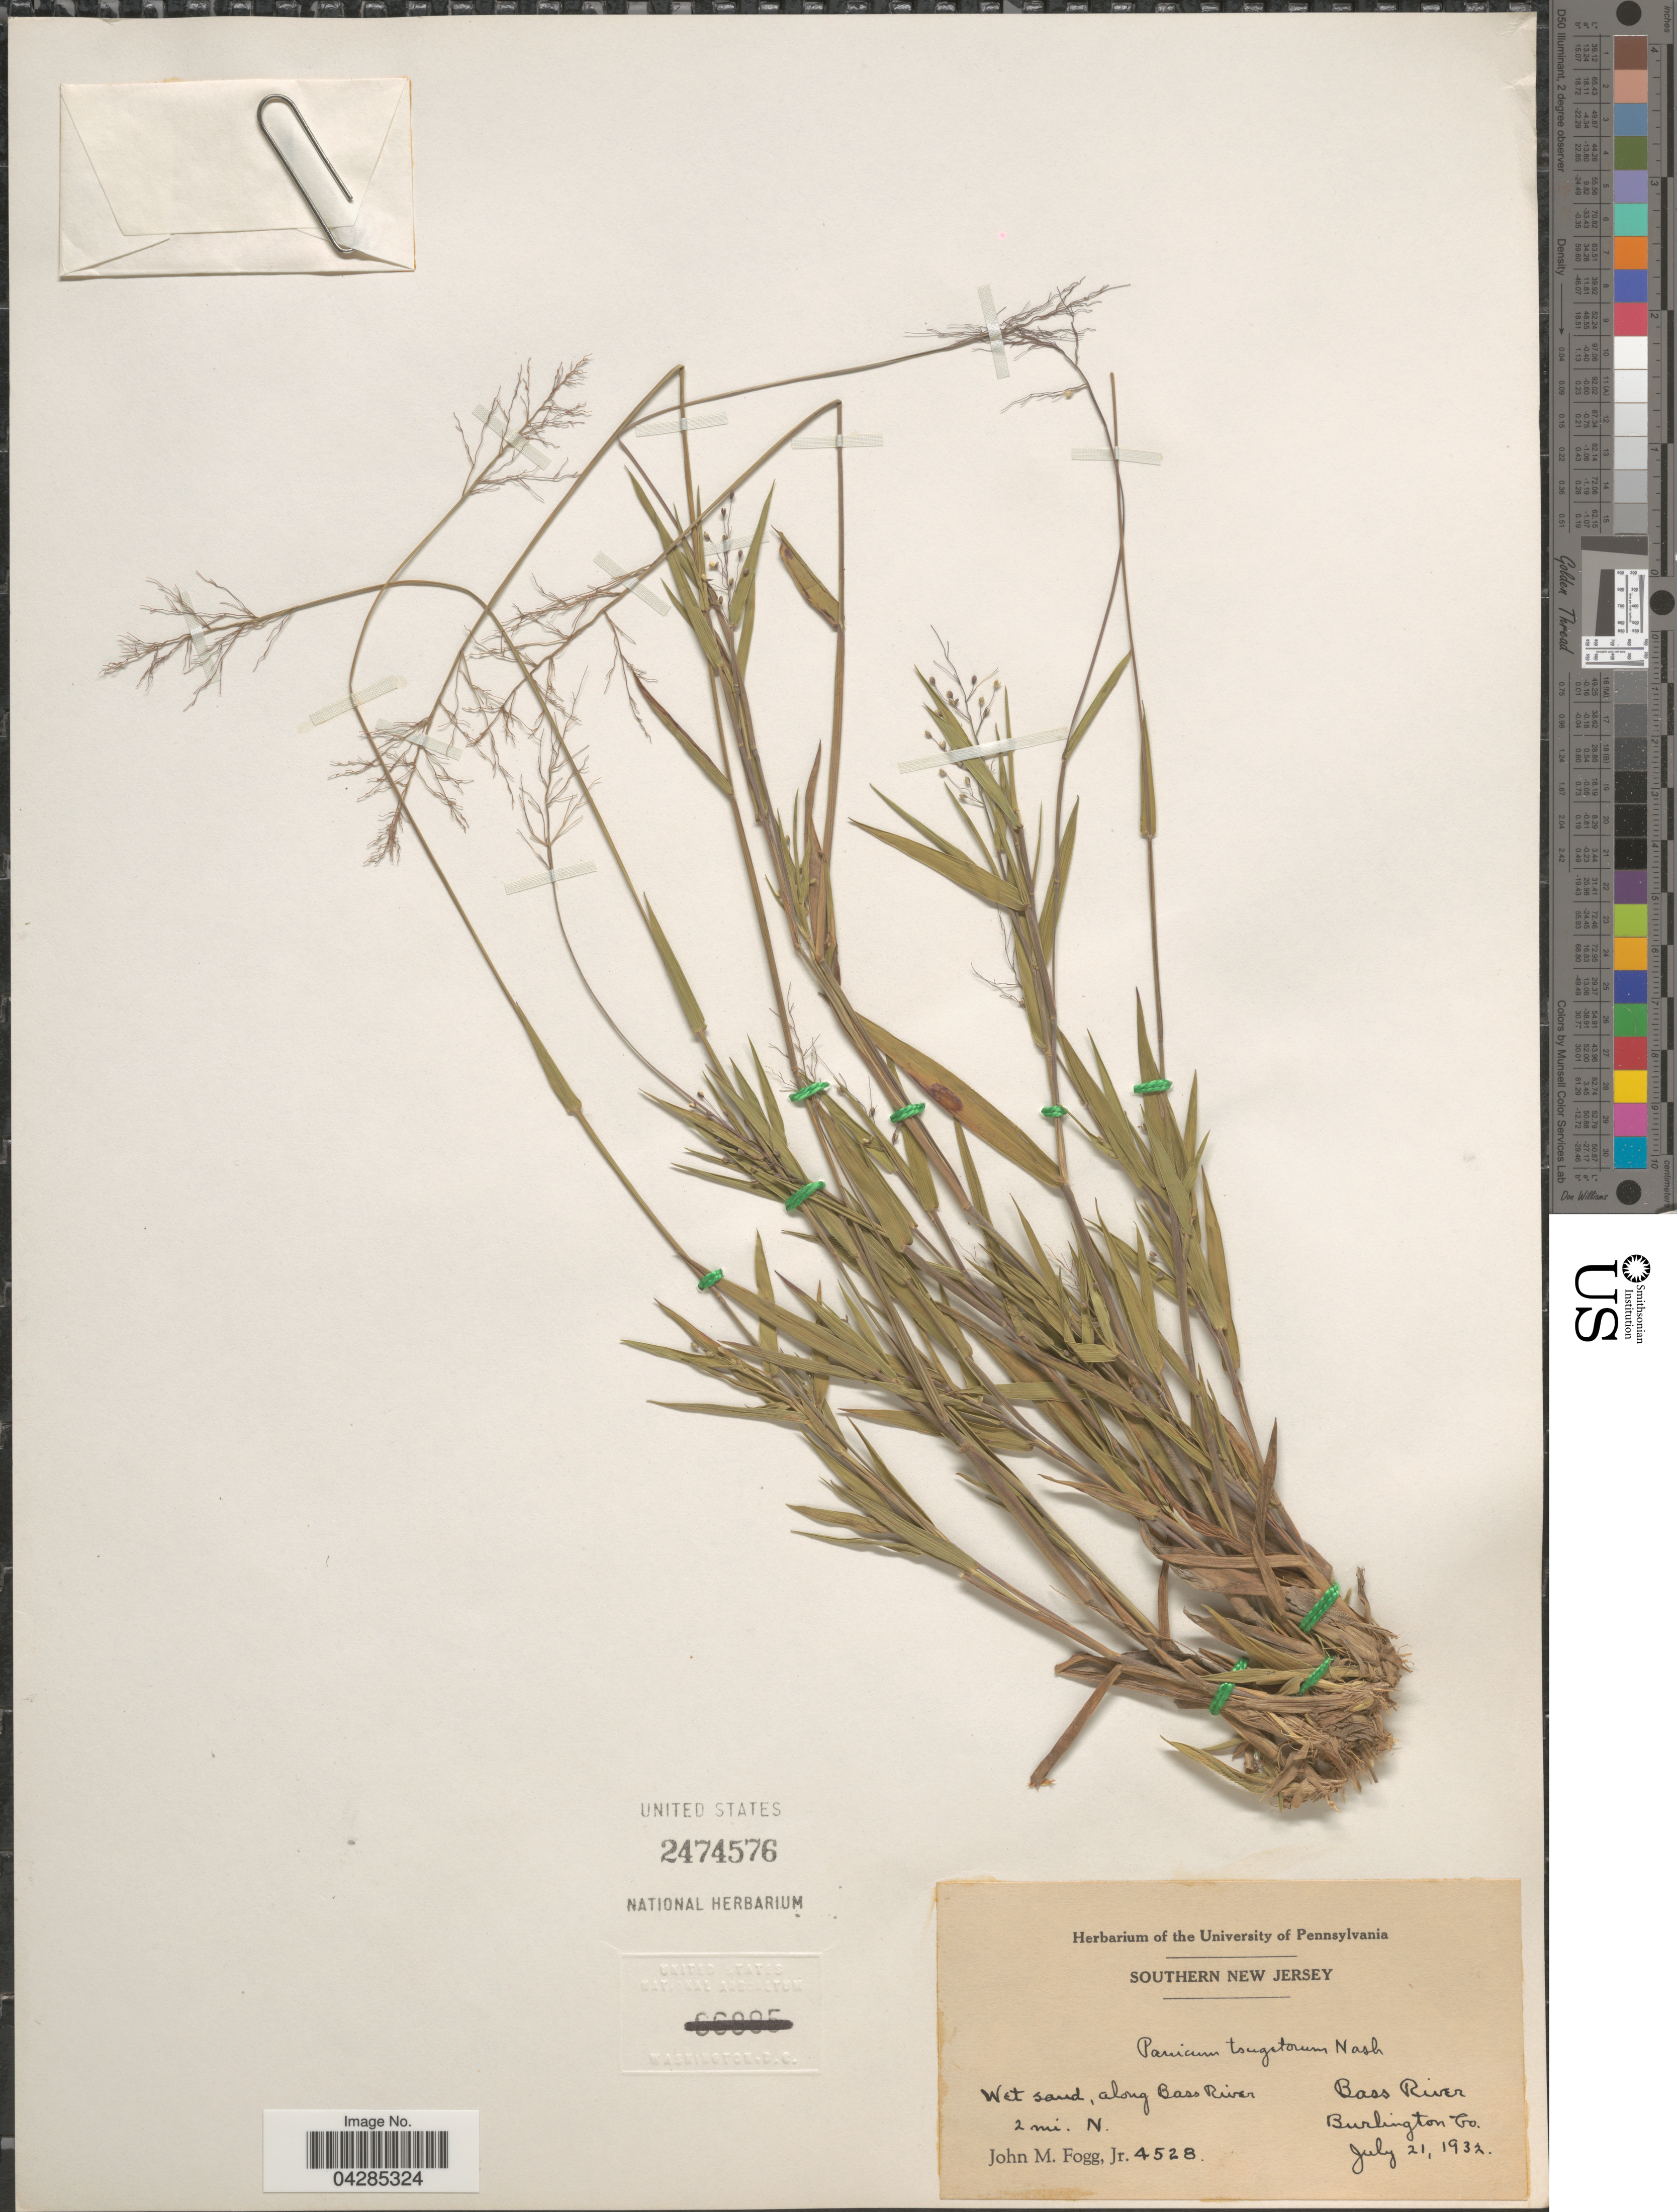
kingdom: Plantae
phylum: Tracheophyta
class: Liliopsida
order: Poales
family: Poaceae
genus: Dichanthelium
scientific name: Dichanthelium portoricense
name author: (Desv. ex Ham.) B.F. Hansen & Wunderlin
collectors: J. Fogg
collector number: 4528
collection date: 1932-07-21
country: United States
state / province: New Jersey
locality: Southern New Jersey. Wet sand, along Bass River. Bass River. 2 mi. N. Burlington Co.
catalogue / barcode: US 2474576